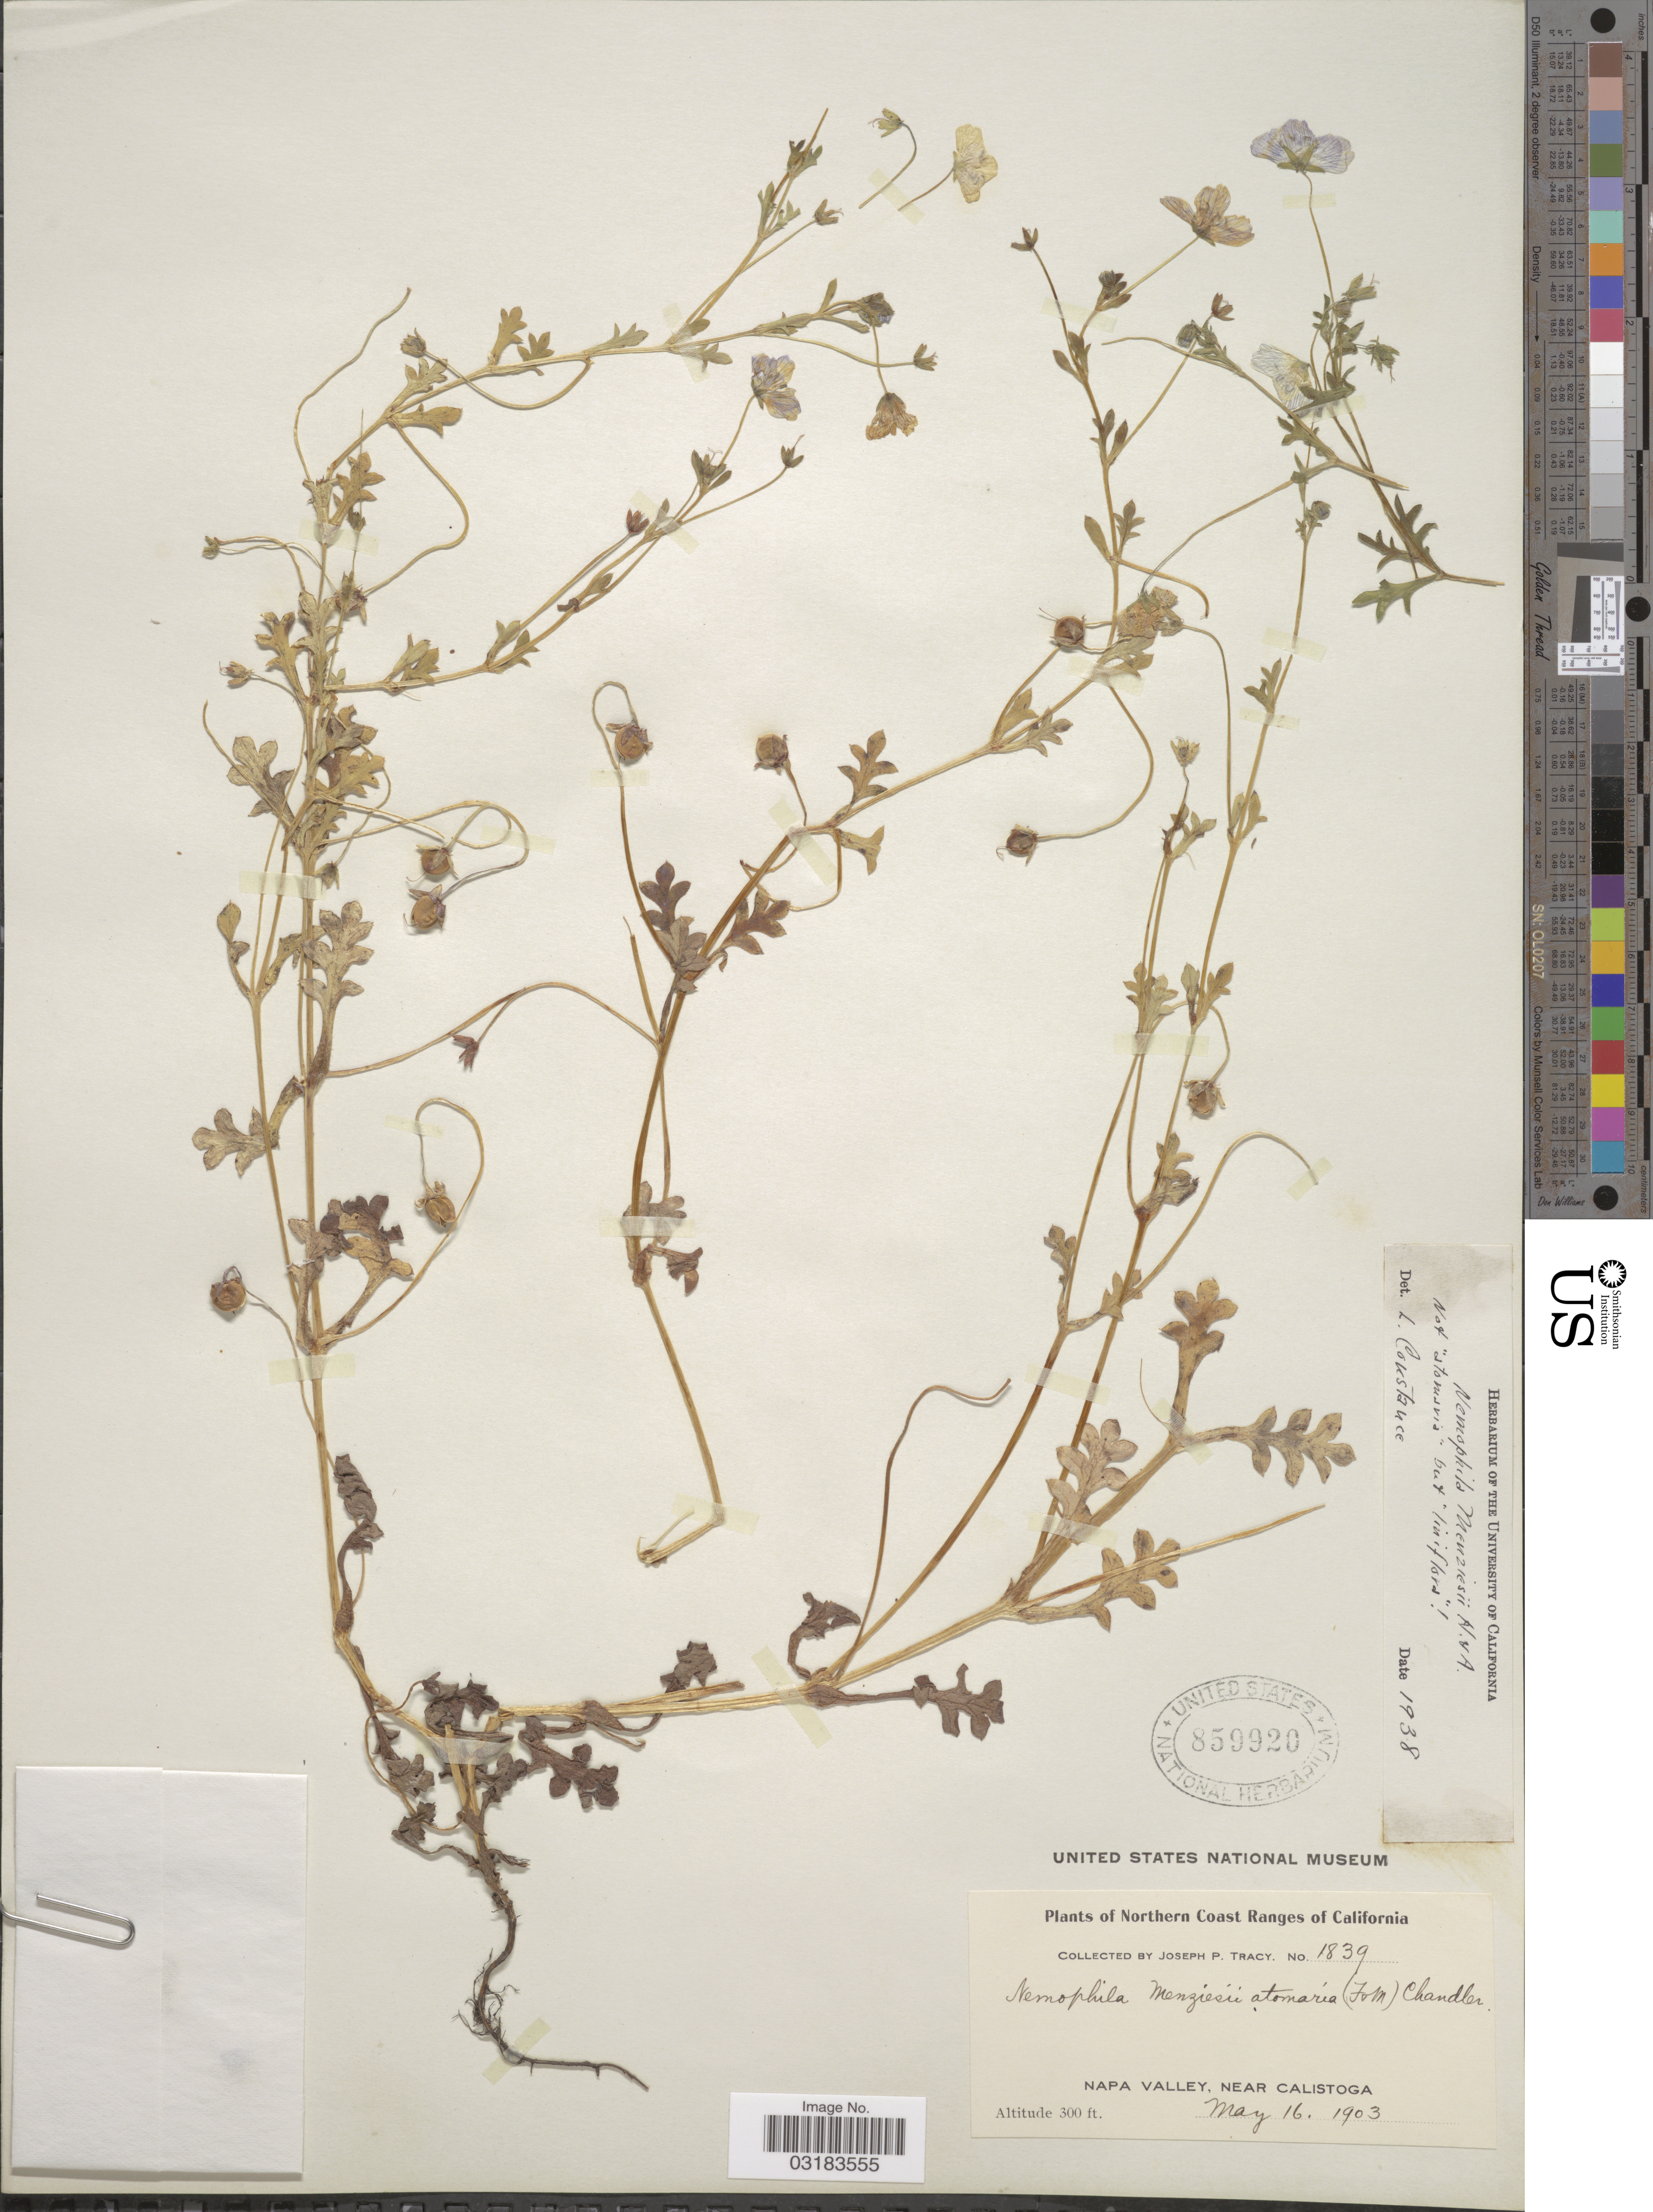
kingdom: Plantae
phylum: Tracheophyta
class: Magnoliopsida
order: Boraginales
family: Hydrophyllaceae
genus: Nemophila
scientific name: Nemophila menziesii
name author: Hook. & Arn.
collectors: J. Tracy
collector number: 1839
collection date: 1903-05-16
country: United States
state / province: California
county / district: Napa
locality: Northern Coast Ranges of California. Napa Valley, near Calistoga.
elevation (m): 91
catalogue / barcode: US 859920